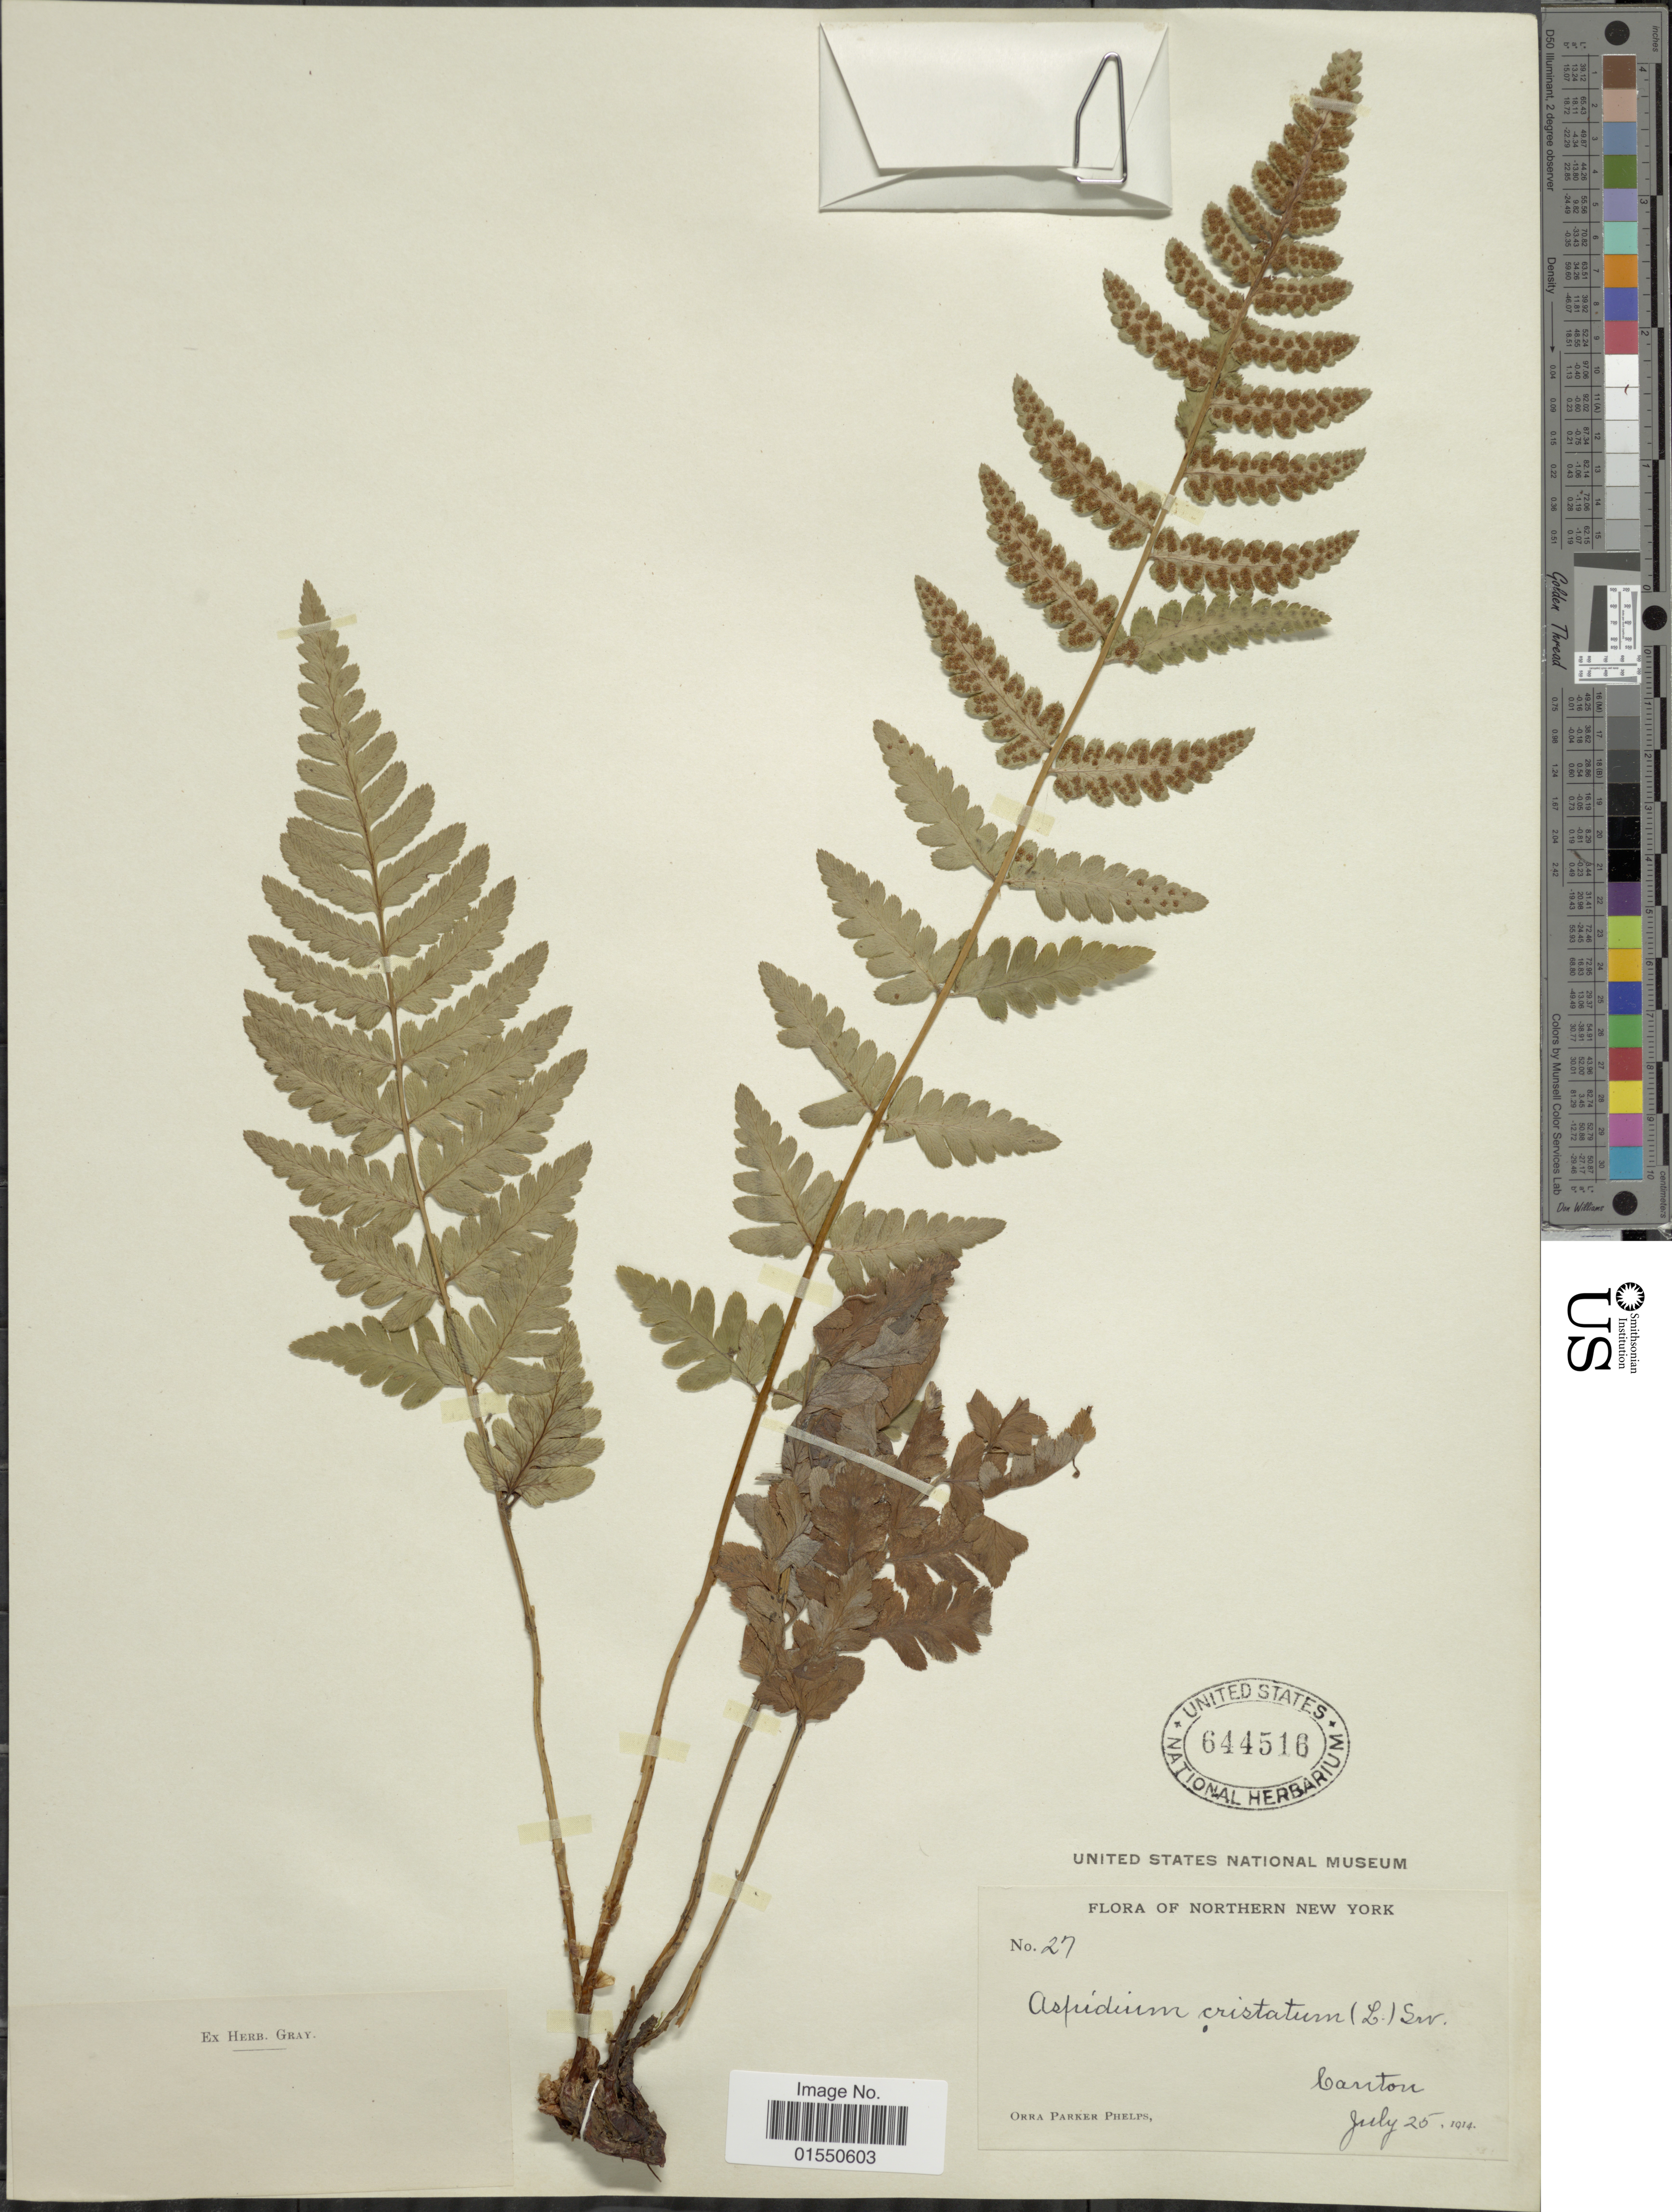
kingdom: Plantae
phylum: Tracheophyta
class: Polypodiopsida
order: Polypodiales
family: Dryopteridaceae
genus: Dryopteris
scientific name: Dryopteris cristata var. spinulosa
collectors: O. P. Phelps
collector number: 27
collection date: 1914-07-25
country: United States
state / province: New York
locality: Northern New York, Canton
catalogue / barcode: US 644516